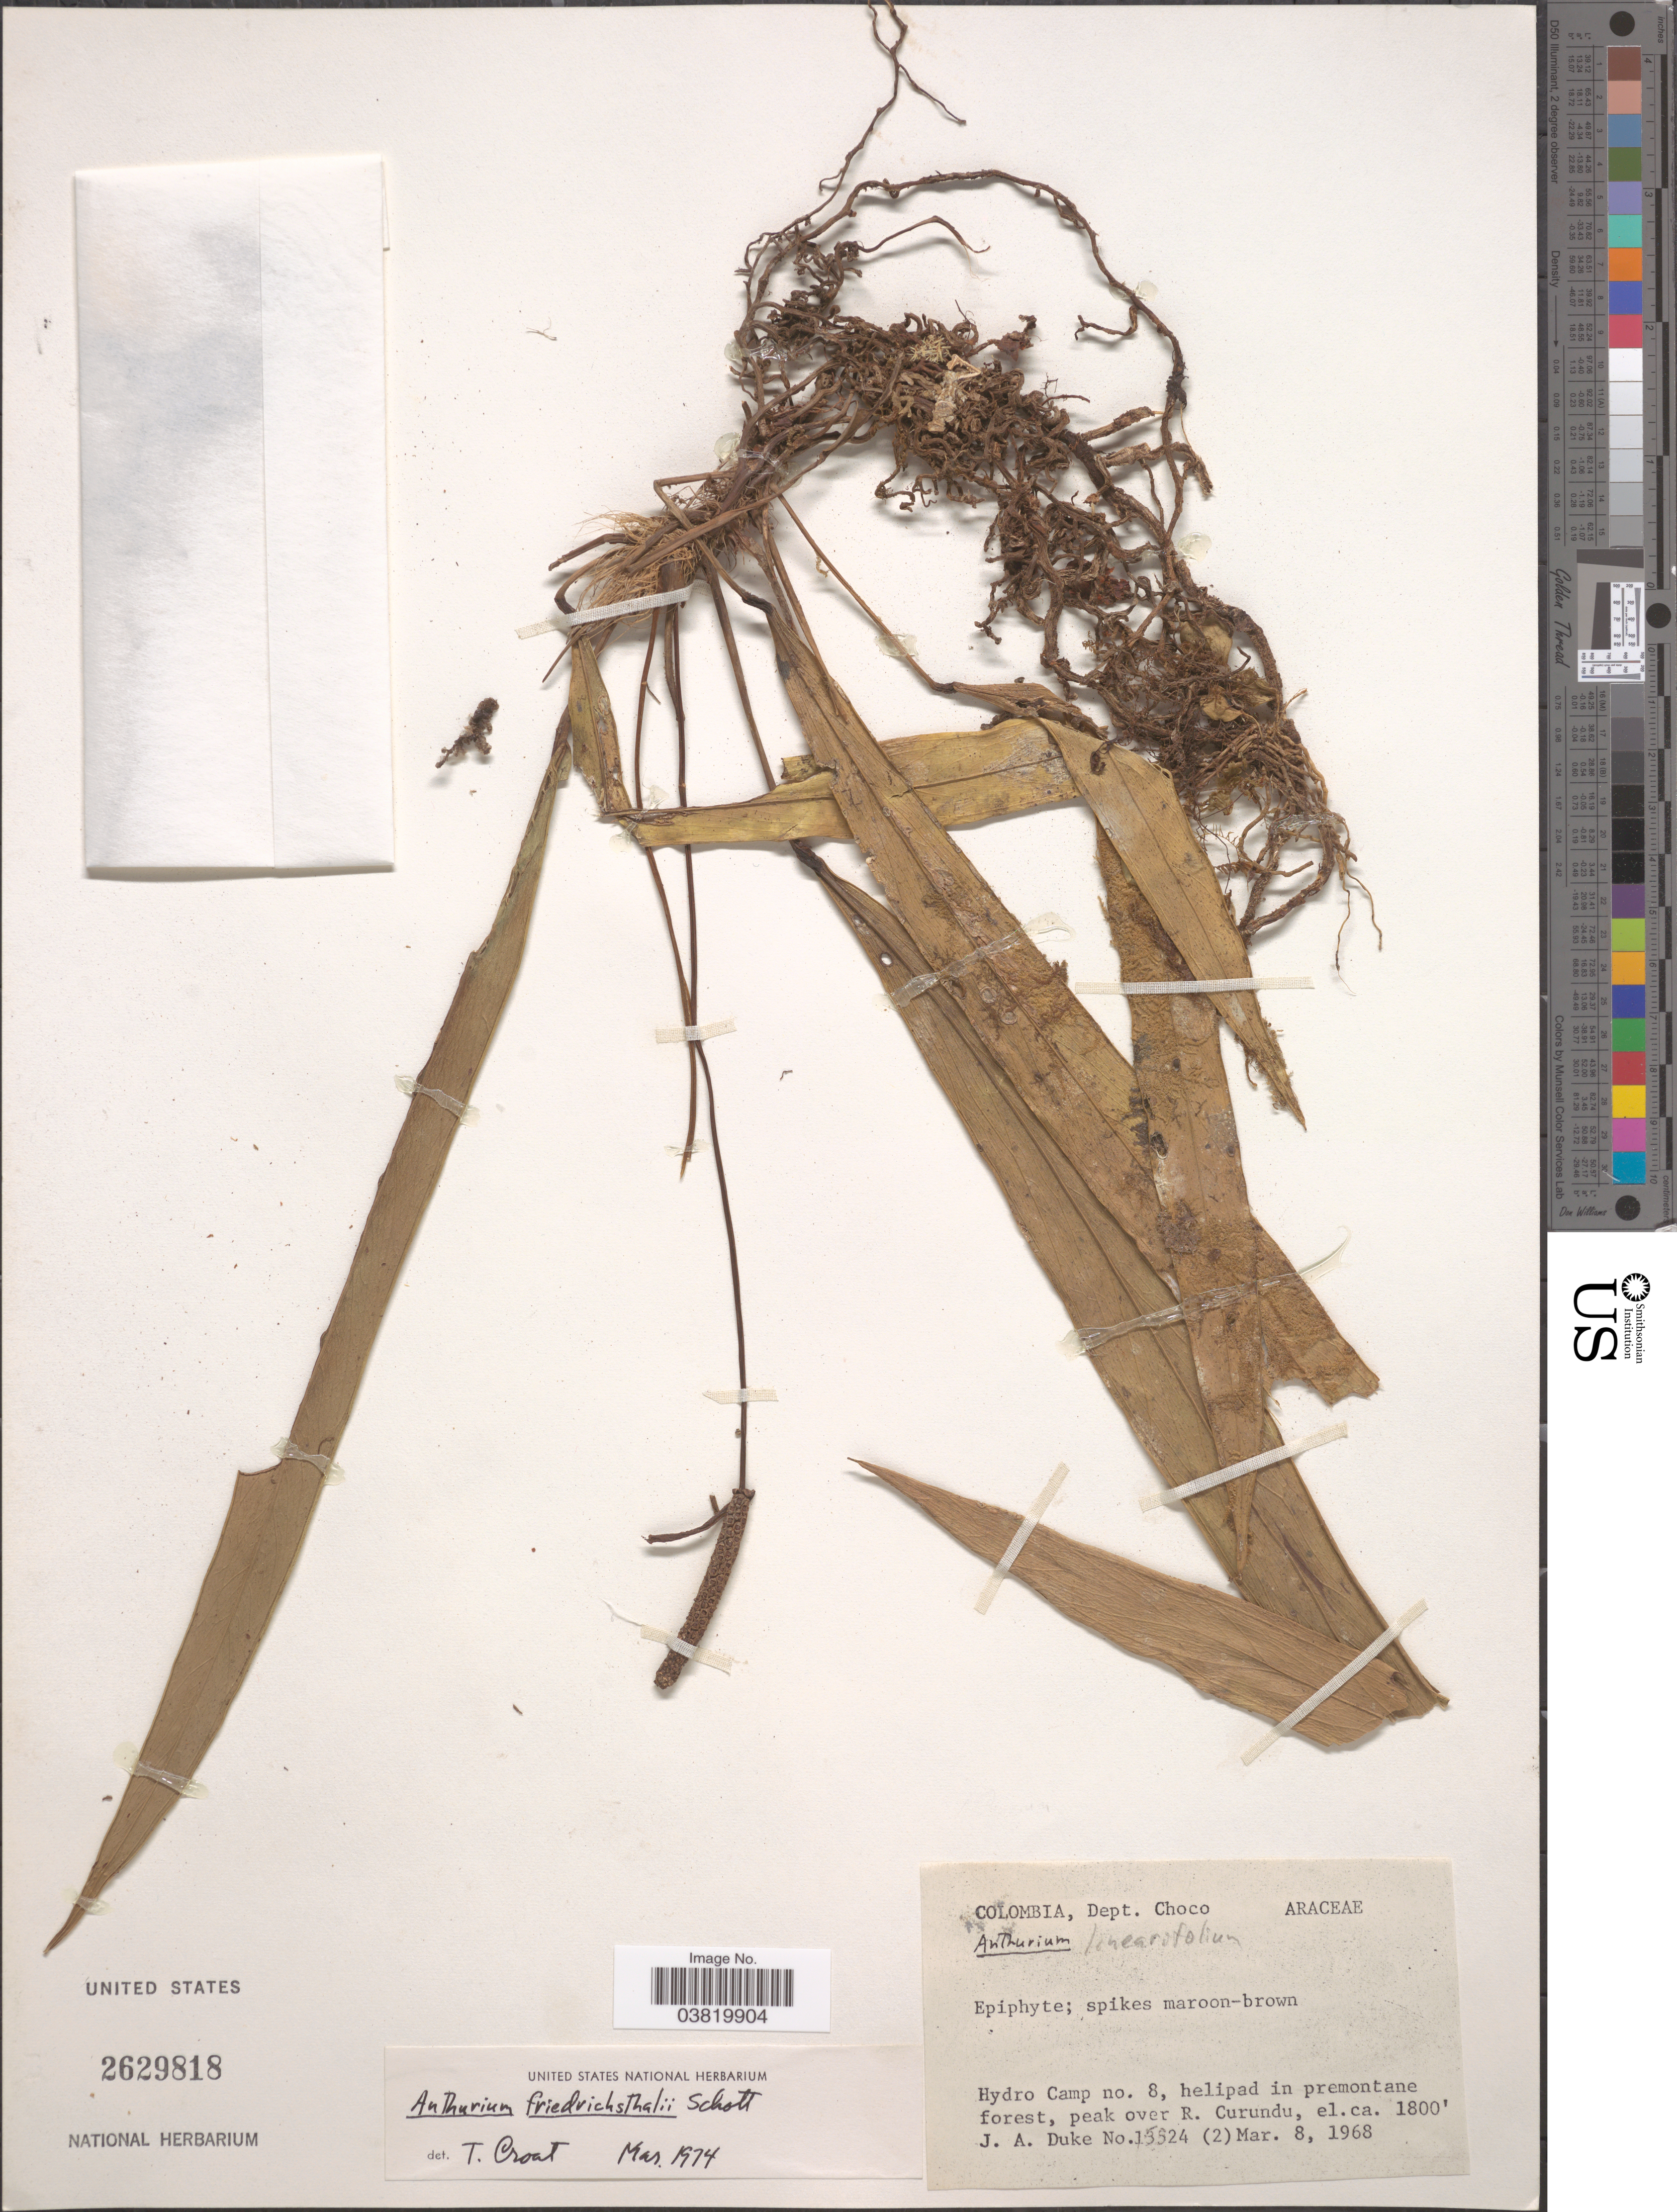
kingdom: Plantae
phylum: Tracheophyta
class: Liliopsida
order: Alismatales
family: Araceae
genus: Anthurium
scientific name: Anthurium friedrichsthalii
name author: Schott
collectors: J. A. Duke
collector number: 13524(2)*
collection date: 1968-03-08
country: Colombia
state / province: Chocó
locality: Dept. Choco. Hydro Camp no. 8, peak over R. Curundu.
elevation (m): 549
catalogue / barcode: US 2629818